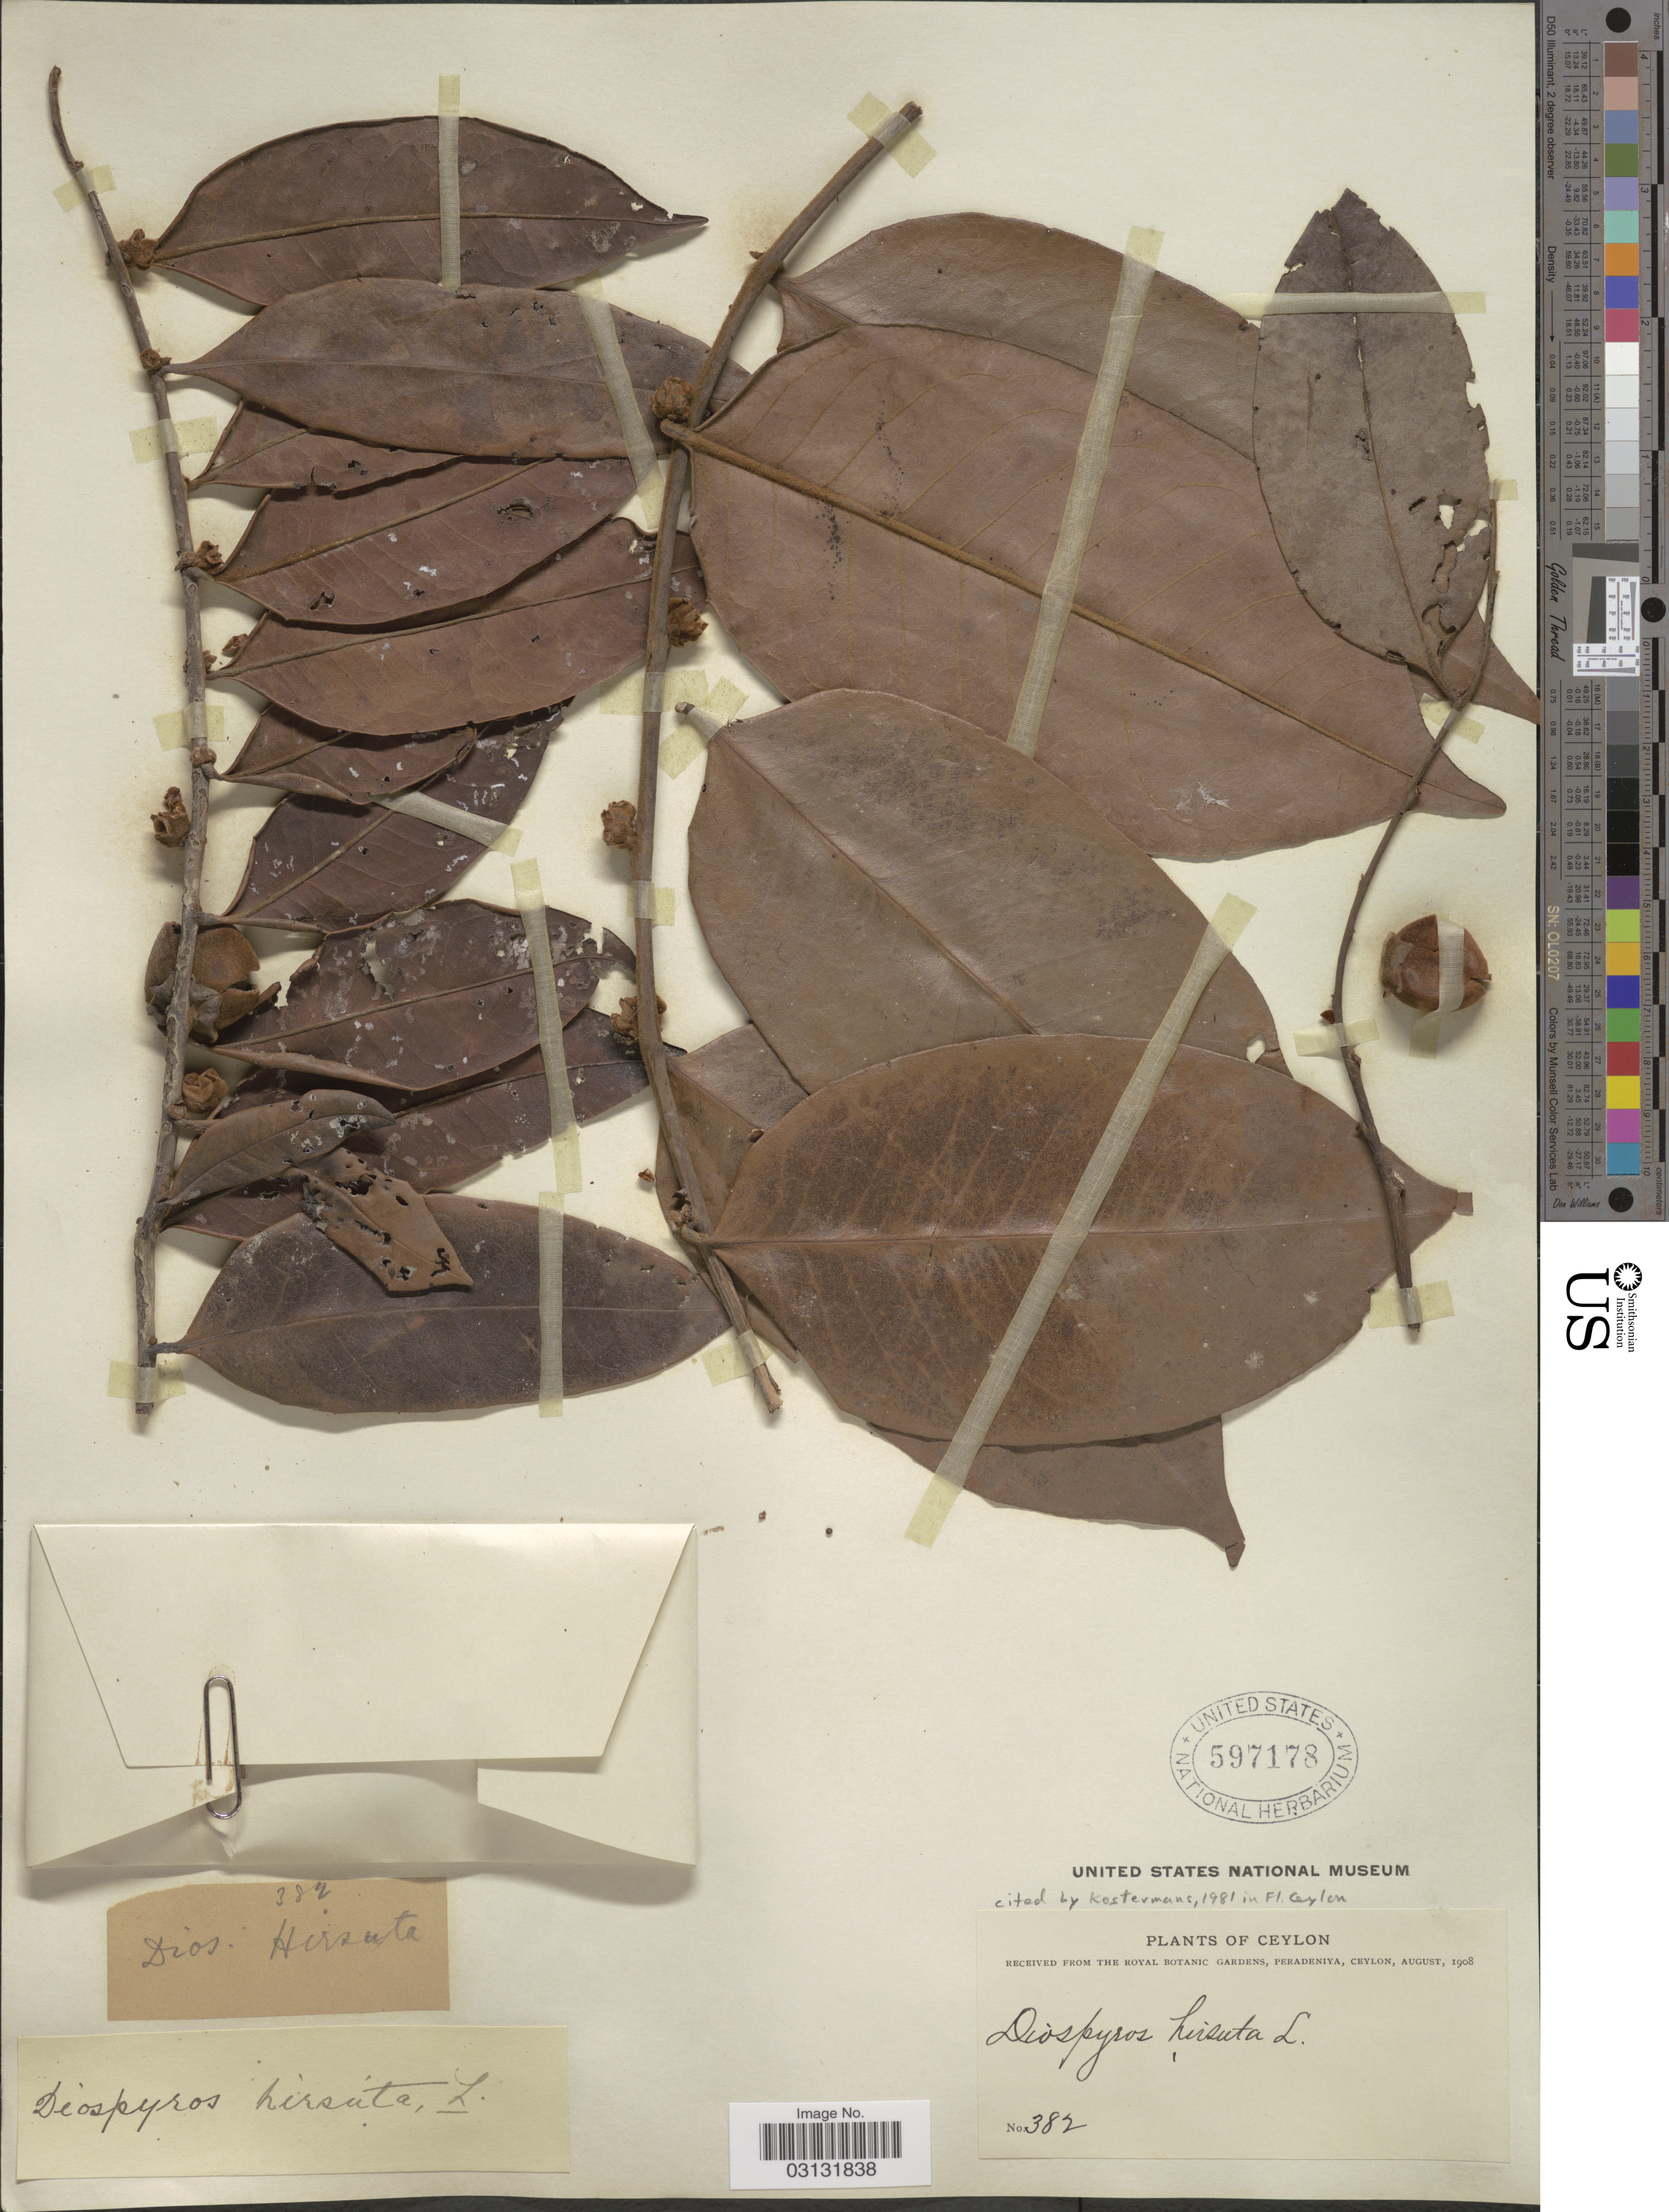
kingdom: Plantae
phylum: Tracheophyta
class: Magnoliopsida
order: Ericales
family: Ebenaceae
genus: Diospyros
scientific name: Diospyros hirsuta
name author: L. f.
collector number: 382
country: Sri Lanka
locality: Ceylon.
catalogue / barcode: US 597178